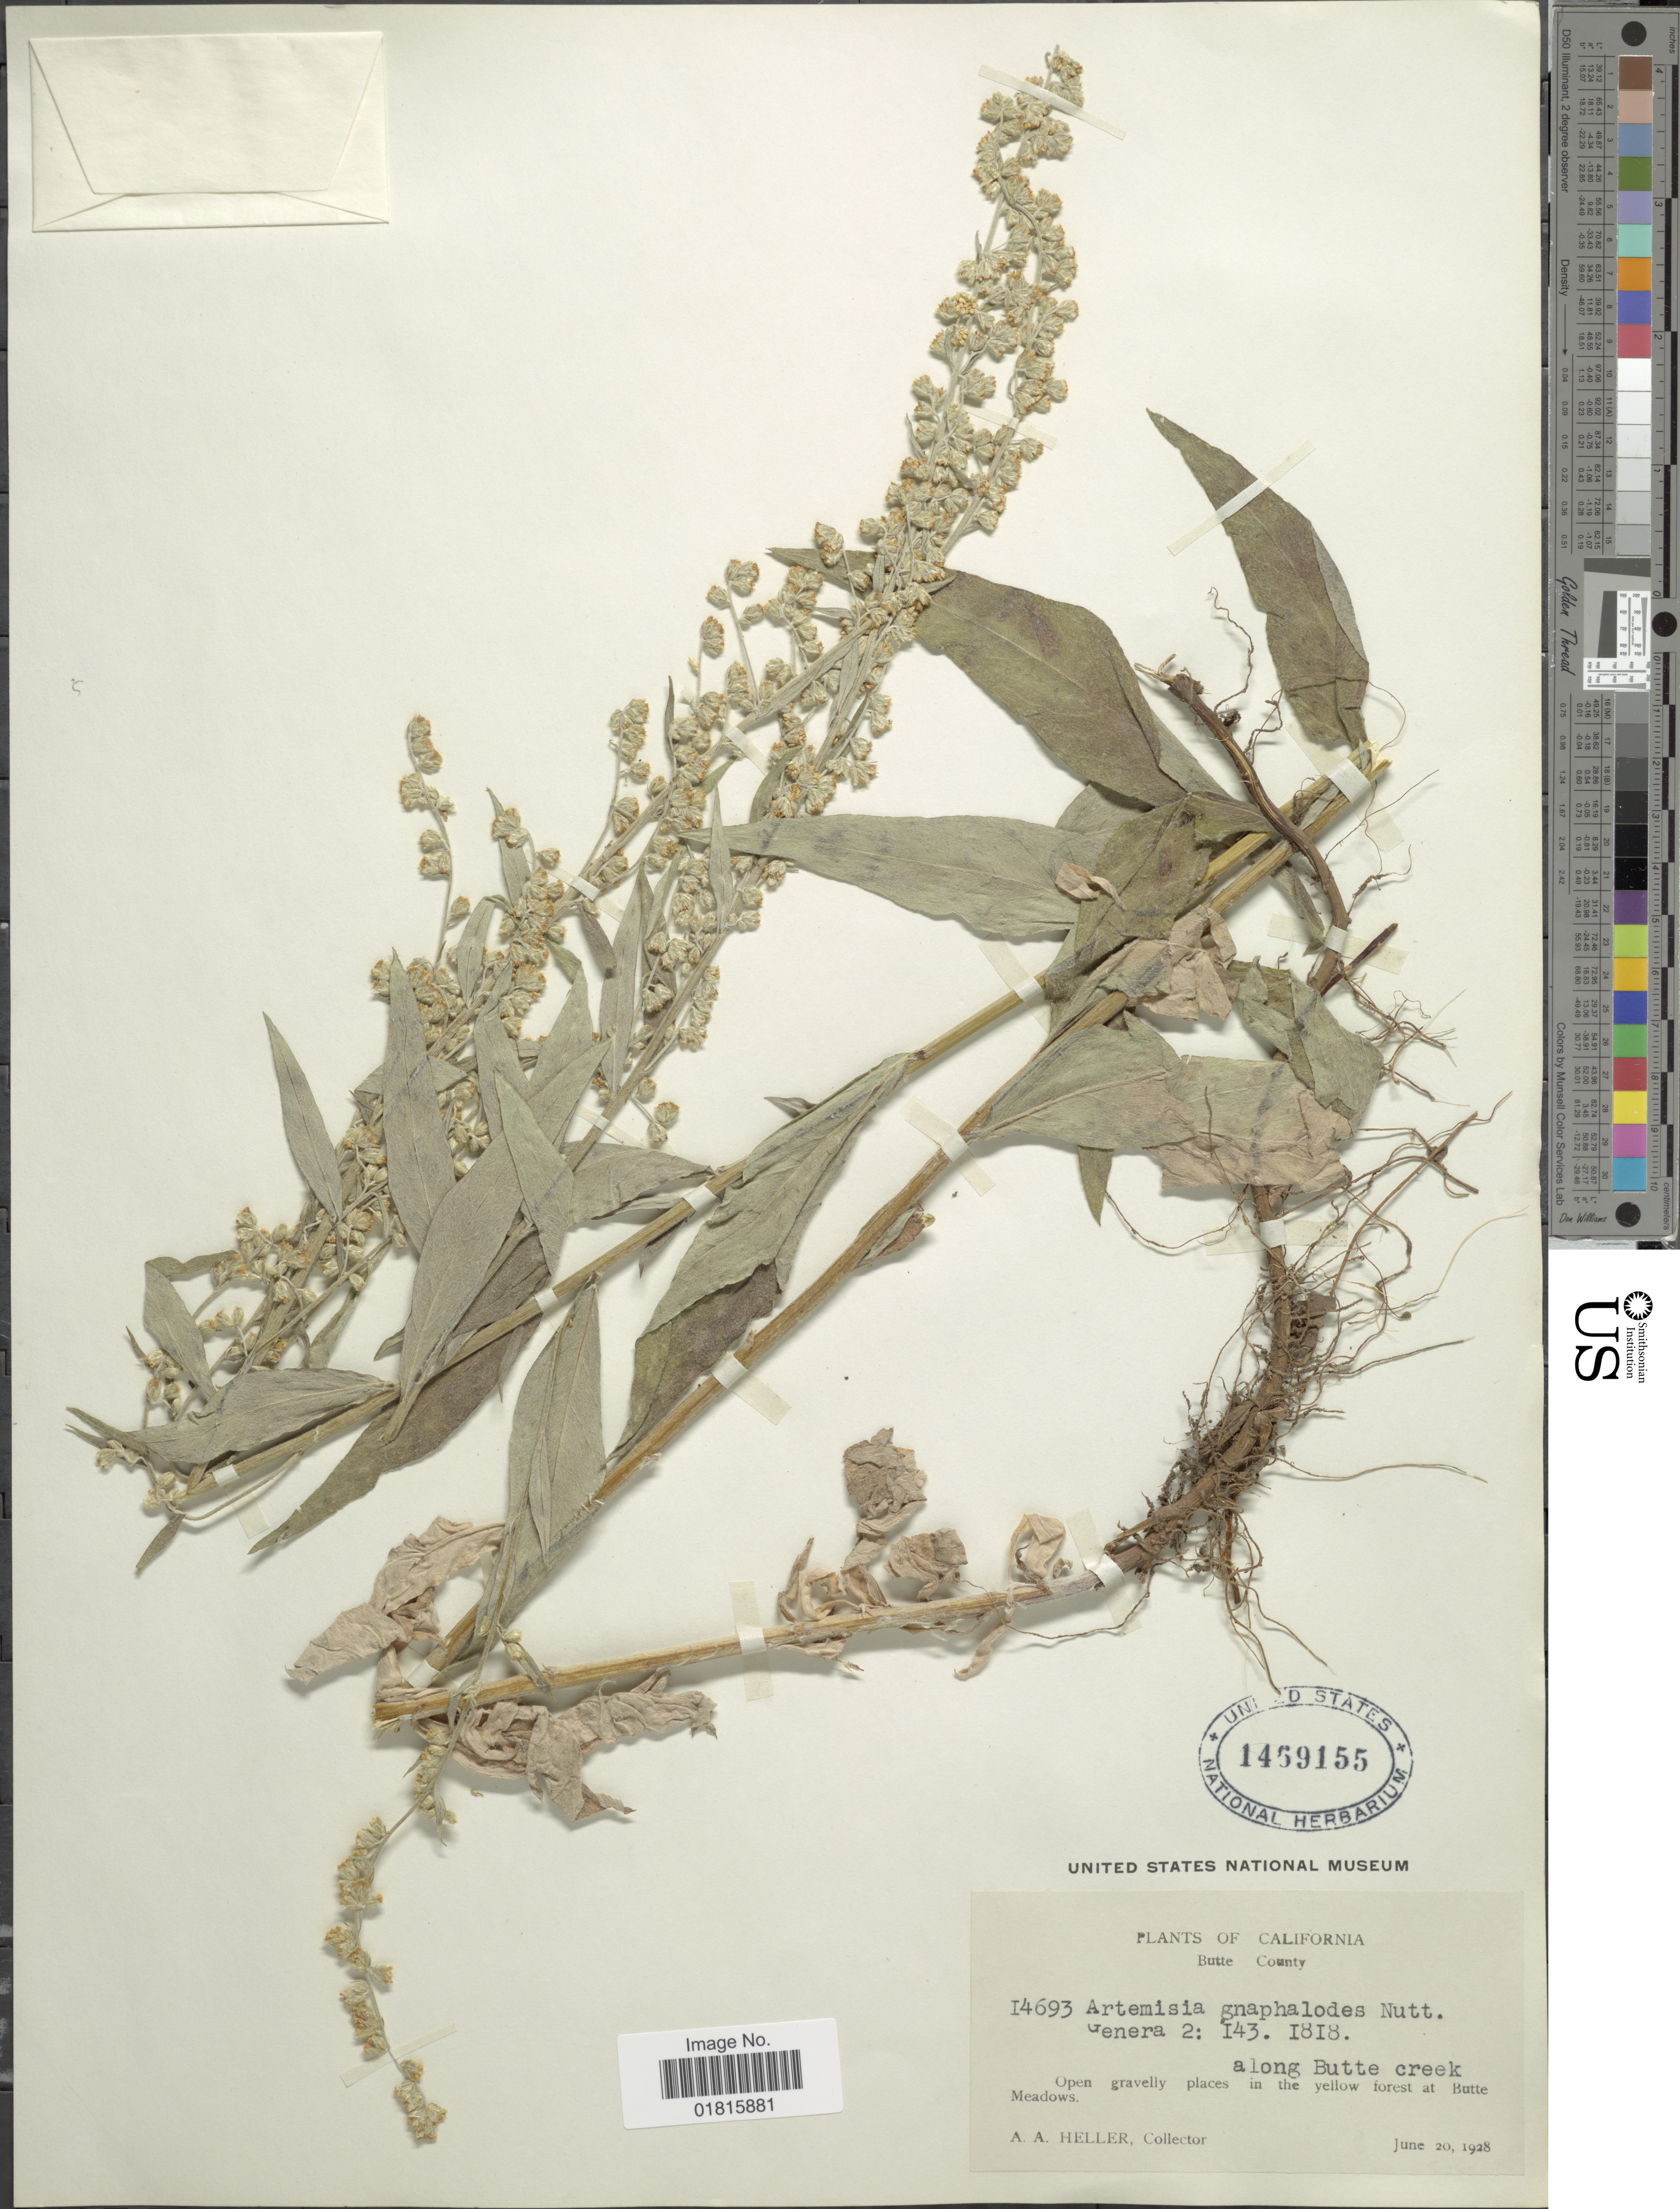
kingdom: Plantae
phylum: Tracheophyta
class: Magnoliopsida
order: Asterales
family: Asteraceae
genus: Artemisia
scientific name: Artemisia gnaphaloides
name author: Nutt.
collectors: A. A. Heller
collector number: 14693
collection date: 1928-06-20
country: United States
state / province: California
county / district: Butte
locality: Butte County, along Butte creek, Open gravelly places in the yellow forest at Butte Meadows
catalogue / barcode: US 1469155